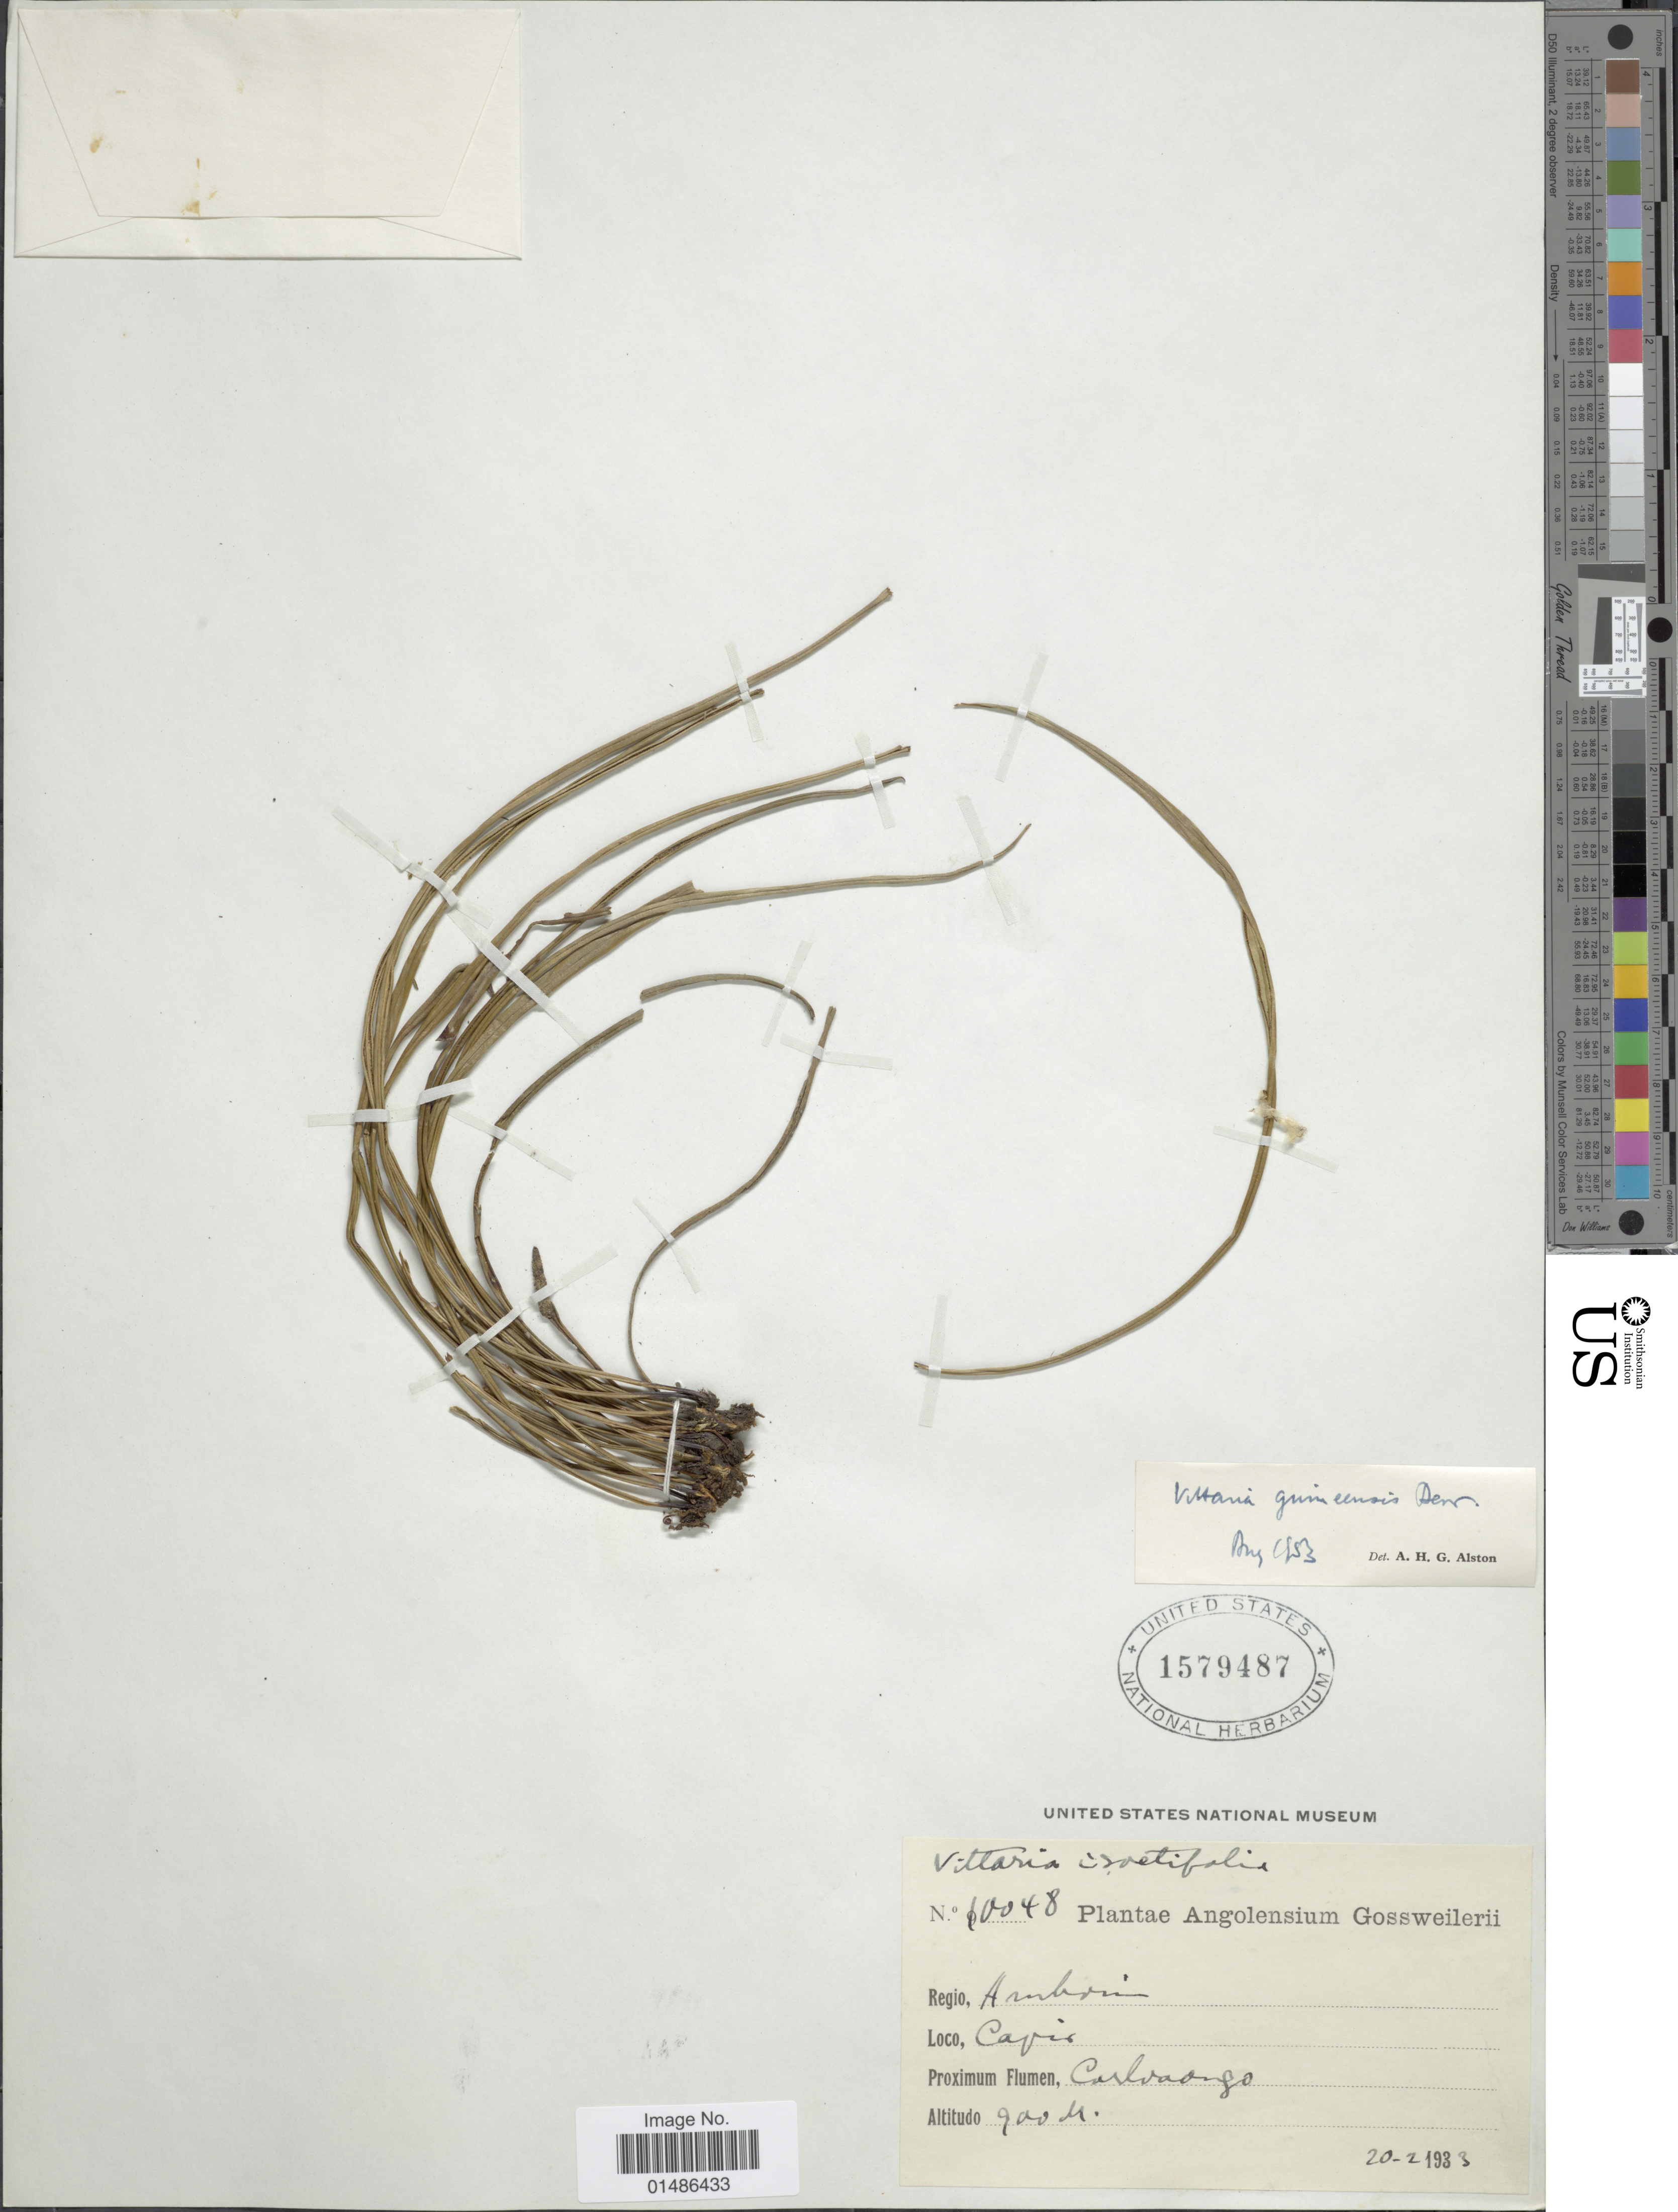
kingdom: Plantae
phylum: Tracheophyta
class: Polypodiopsida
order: Polypodiales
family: Pteridaceae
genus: Haplopteris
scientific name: Haplopteris guineensis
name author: (Desv.) E.H. Crane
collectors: Gossweiler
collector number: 10048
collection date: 1933-02-20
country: Angola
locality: Regio, Amboim. Capio, Carlaongo.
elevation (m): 900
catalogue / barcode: US 1579487